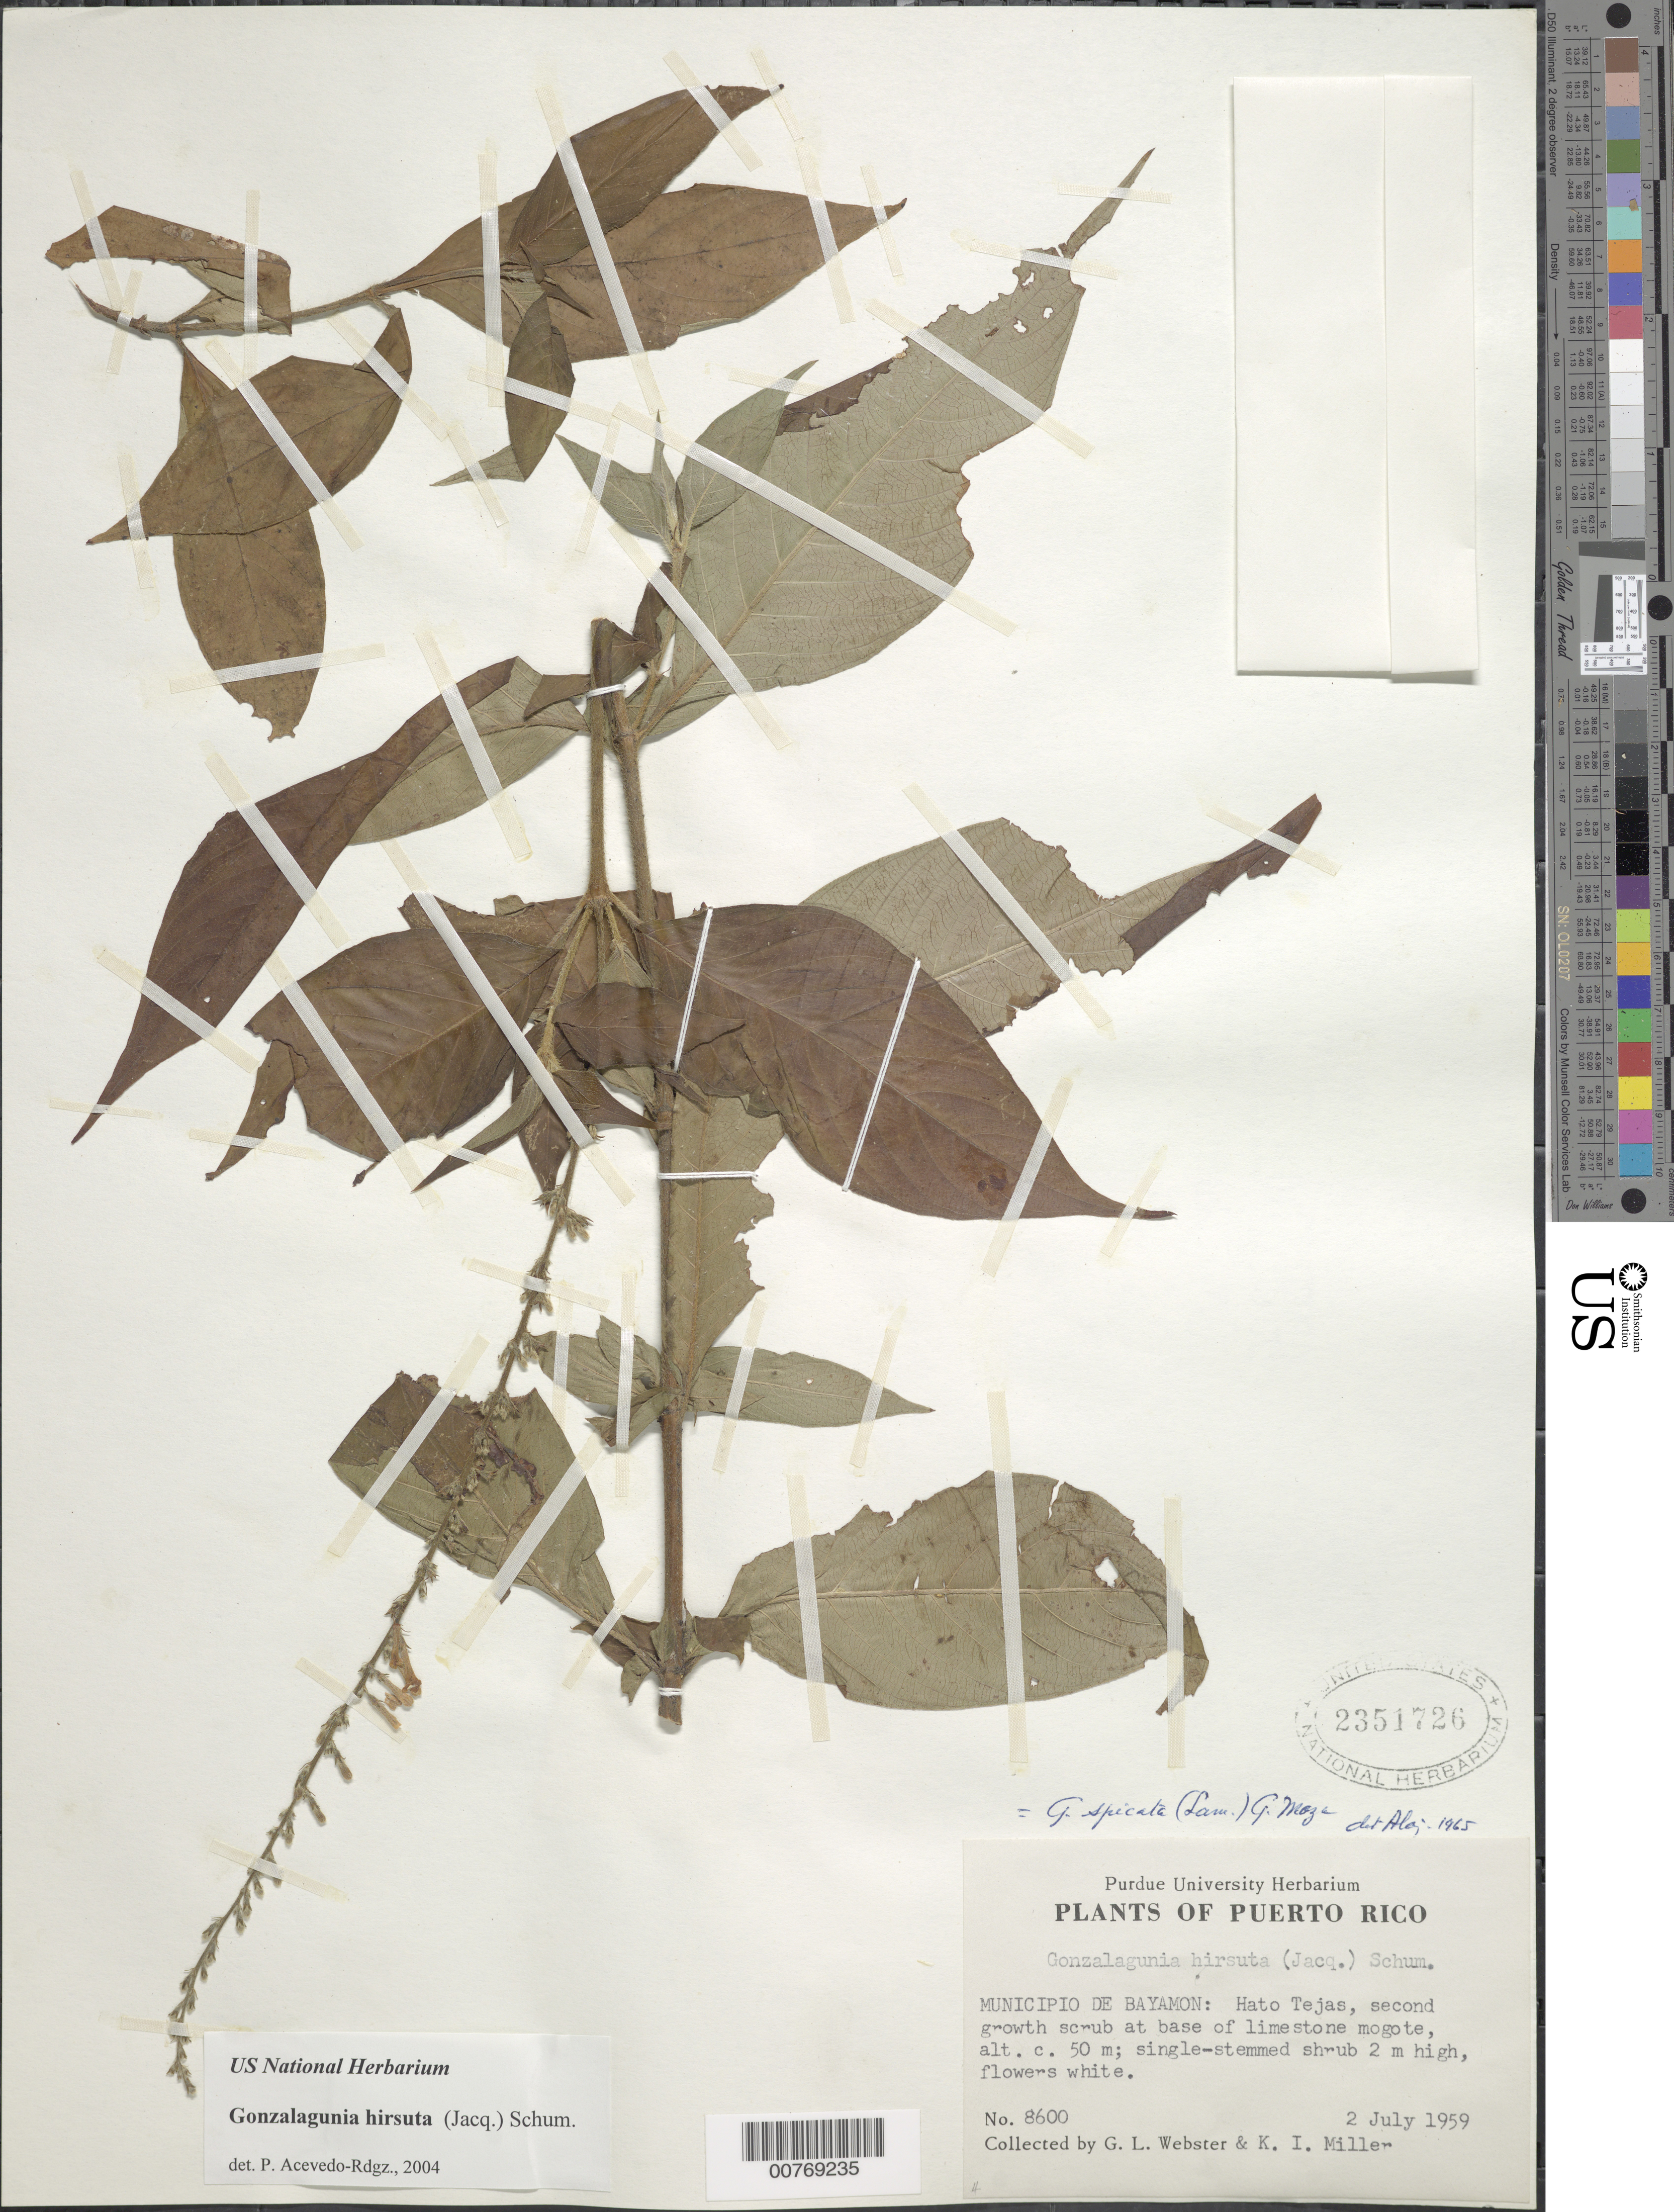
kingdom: Plantae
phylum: Tracheophyta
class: Magnoliopsida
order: Gentianales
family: Rubiaceae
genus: Gonzalagunia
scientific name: Gonzalagunia hirsuta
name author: (Jacq.) K. Schum.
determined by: Acevedo-Rodríguez, P., (BOT), Smithsonian Institution - National Museum of Natural History (UNITED STATES)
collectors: G. L. Webster & K. I. Miller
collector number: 8600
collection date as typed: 02 Jul 1959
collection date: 1959-07-02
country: Puerto Rico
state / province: Bayamón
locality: Municipio de Bayamon: Hato Tejas, second growth scrub at base of limestone mogote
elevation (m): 50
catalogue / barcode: US 2351726